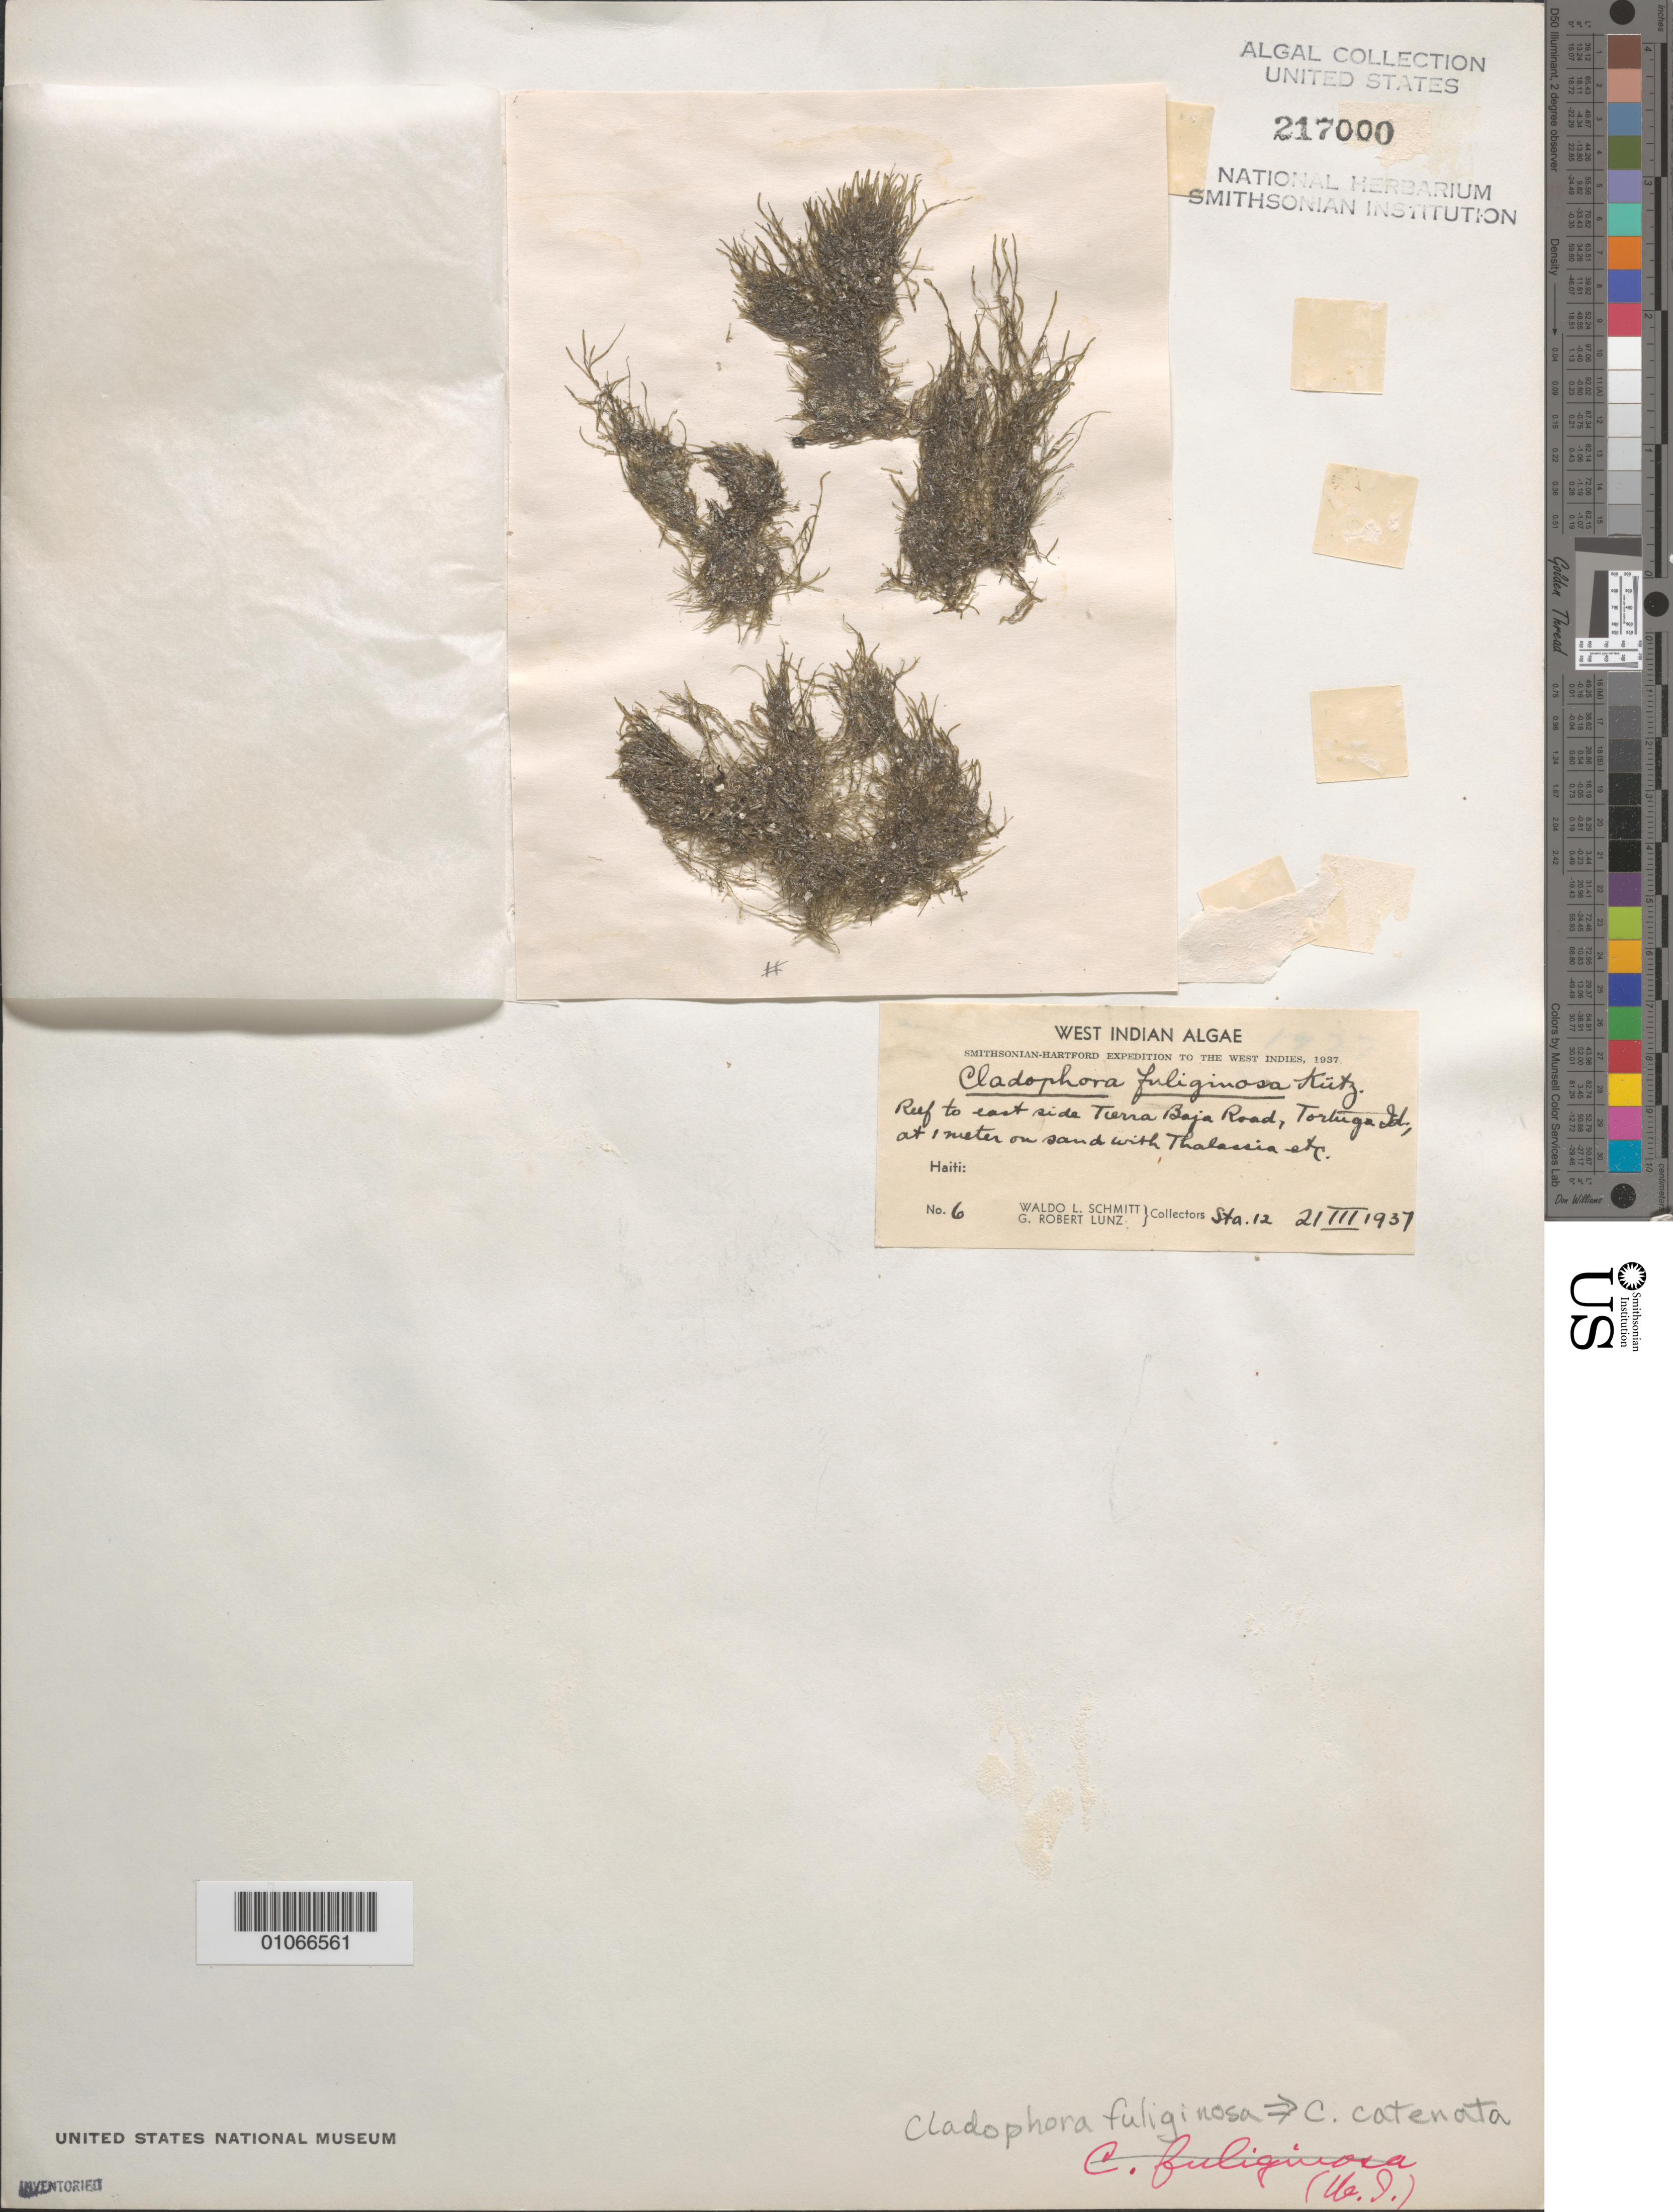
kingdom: Plantae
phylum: Chlorophyta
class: Ulvophyceae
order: Cladophorales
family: Cladophoraceae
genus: Cladophora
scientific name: Cladophora catenata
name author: (L.) Kütz.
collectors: W. L. Schmitt & G. Lunz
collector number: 6 & Station 12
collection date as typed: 21 Mar 1937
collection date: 1937-03-21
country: Haiti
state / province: Nord-Ouest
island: Île de la Tortue (Tortuga Id)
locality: Reef, east Tierra Baja Road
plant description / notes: Smithsonian-Hartford Expedition to the West Indies, 1937, as Cladophora fuliginosa Kutz.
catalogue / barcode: US 217000